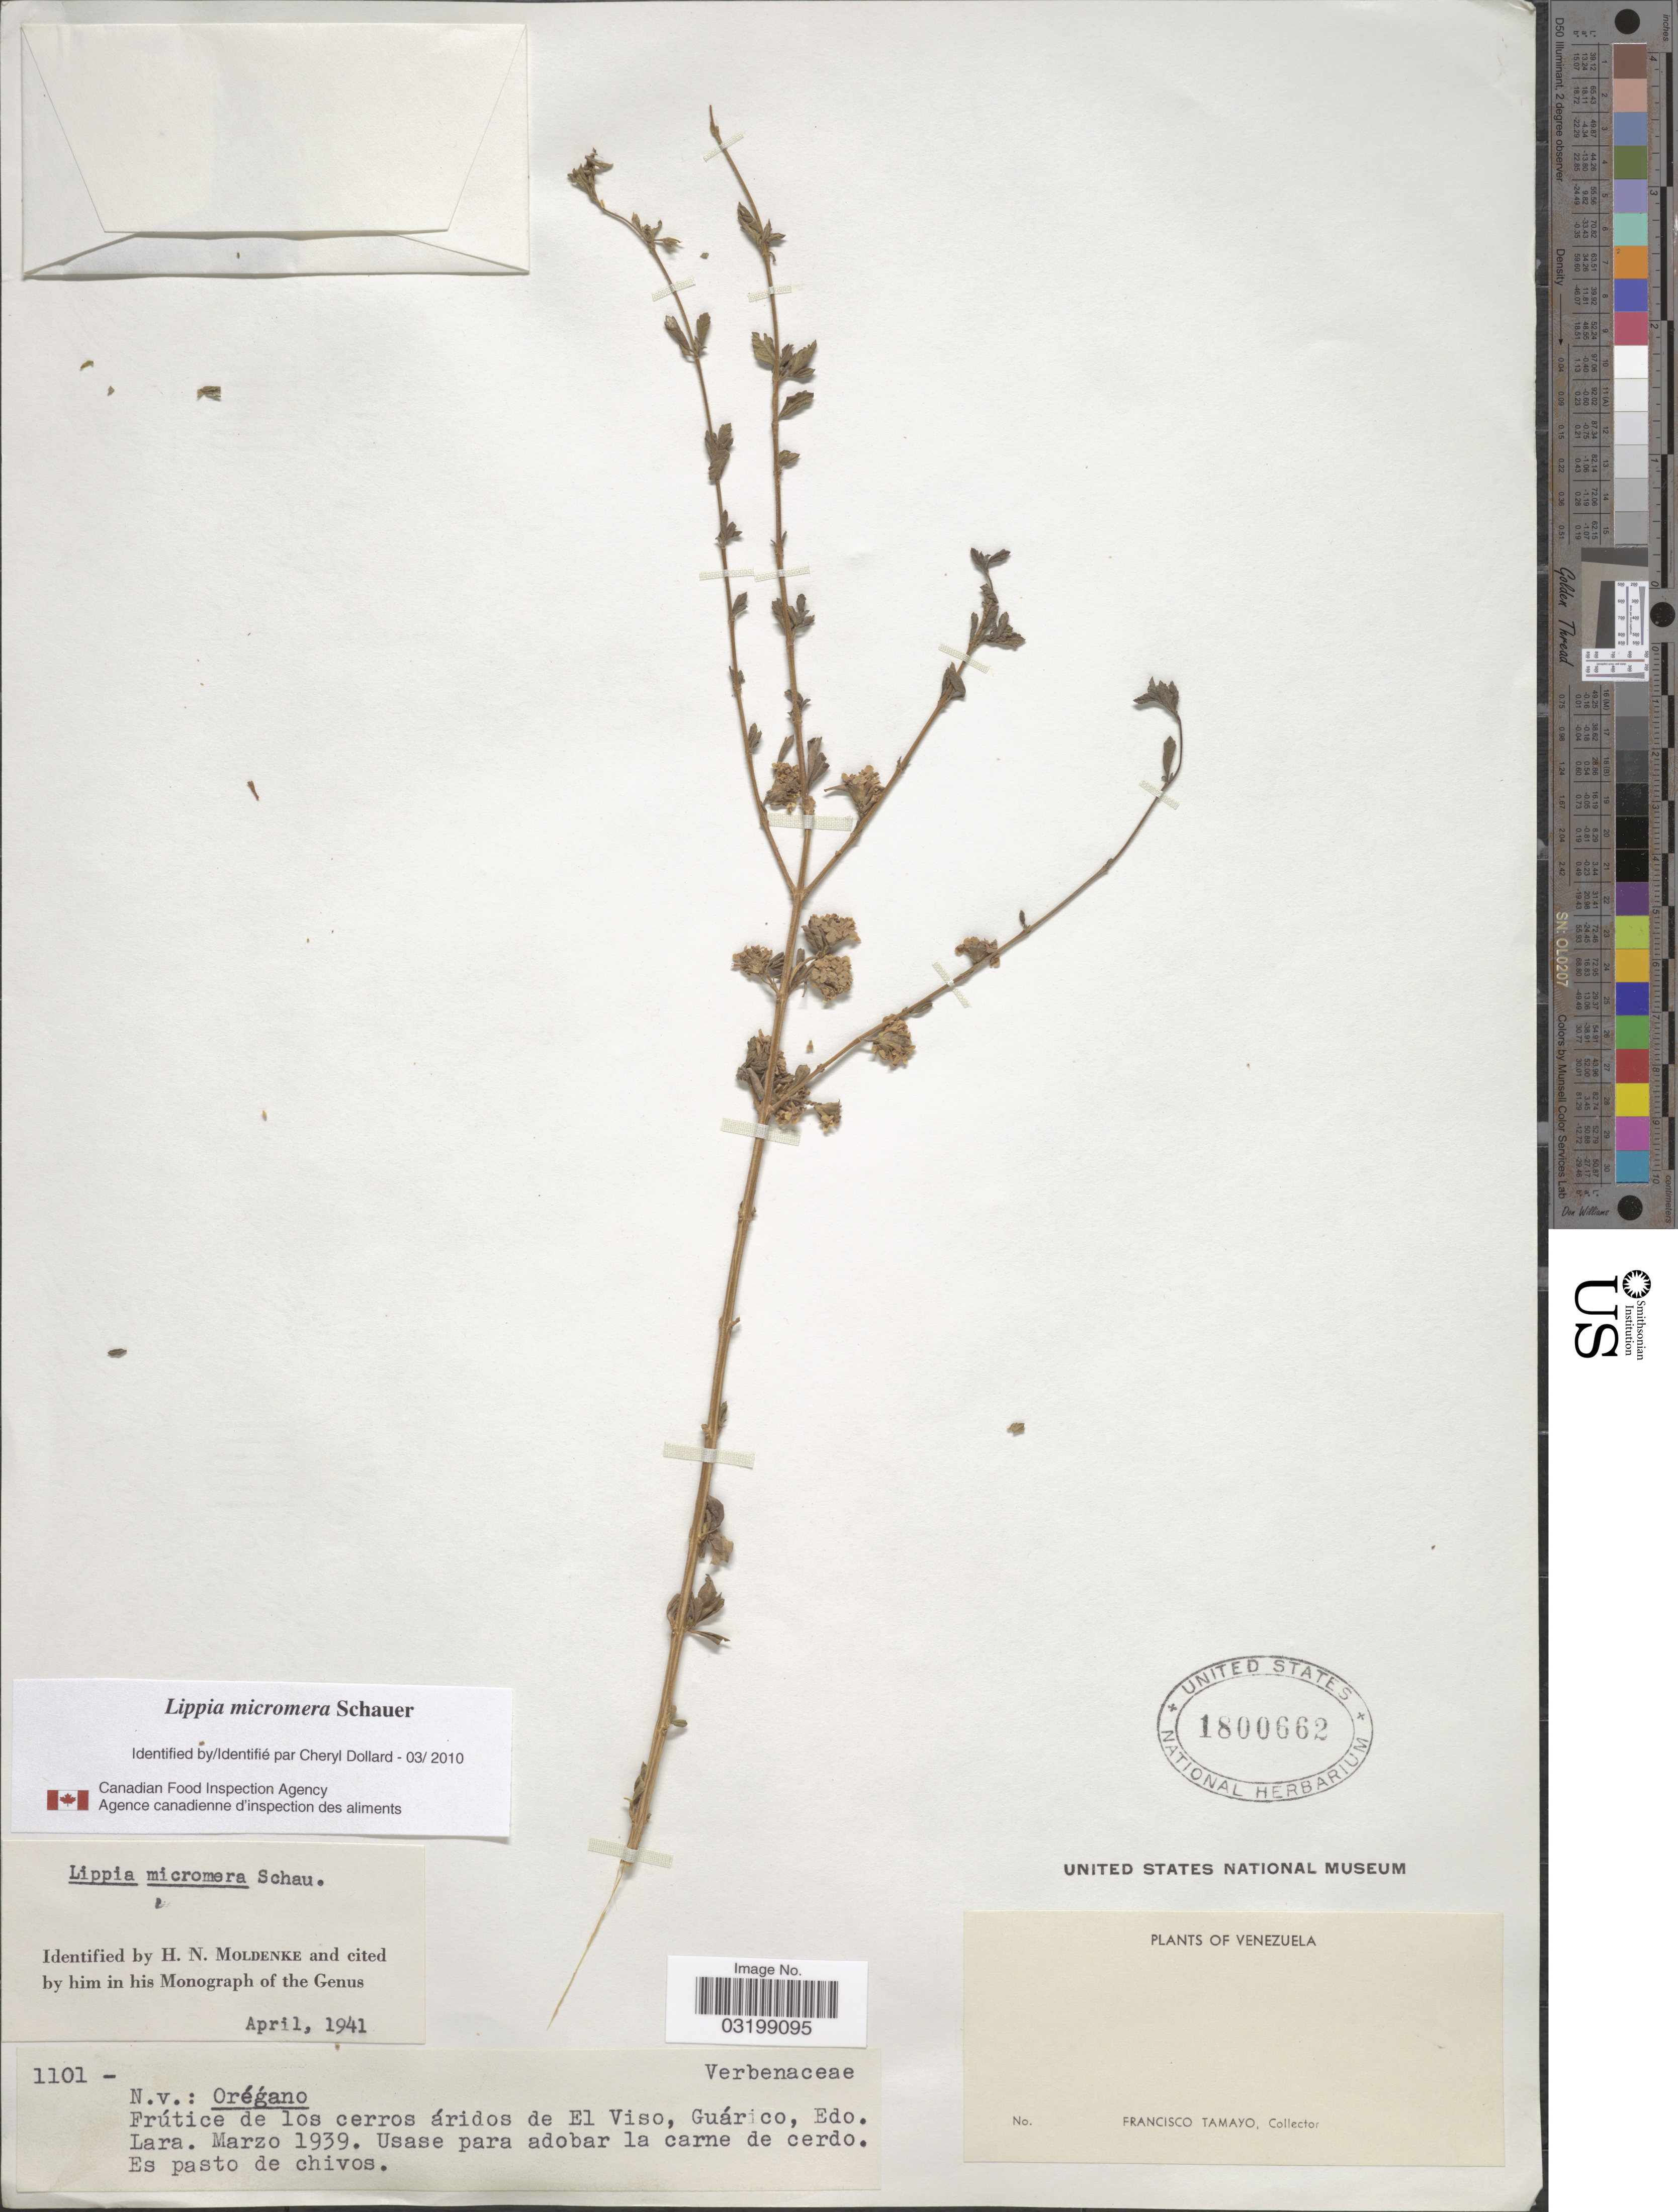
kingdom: Plantae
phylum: Tracheophyta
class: Magnoliopsida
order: Lamiales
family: Verbenaceae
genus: Lippia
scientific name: Lippia micromera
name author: Schauer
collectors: F. Tamayo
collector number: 1101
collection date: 1939-03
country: Venezuela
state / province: Lara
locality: Frútice de los cerros áridos de El Viso, Guárico.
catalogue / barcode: US 1800662